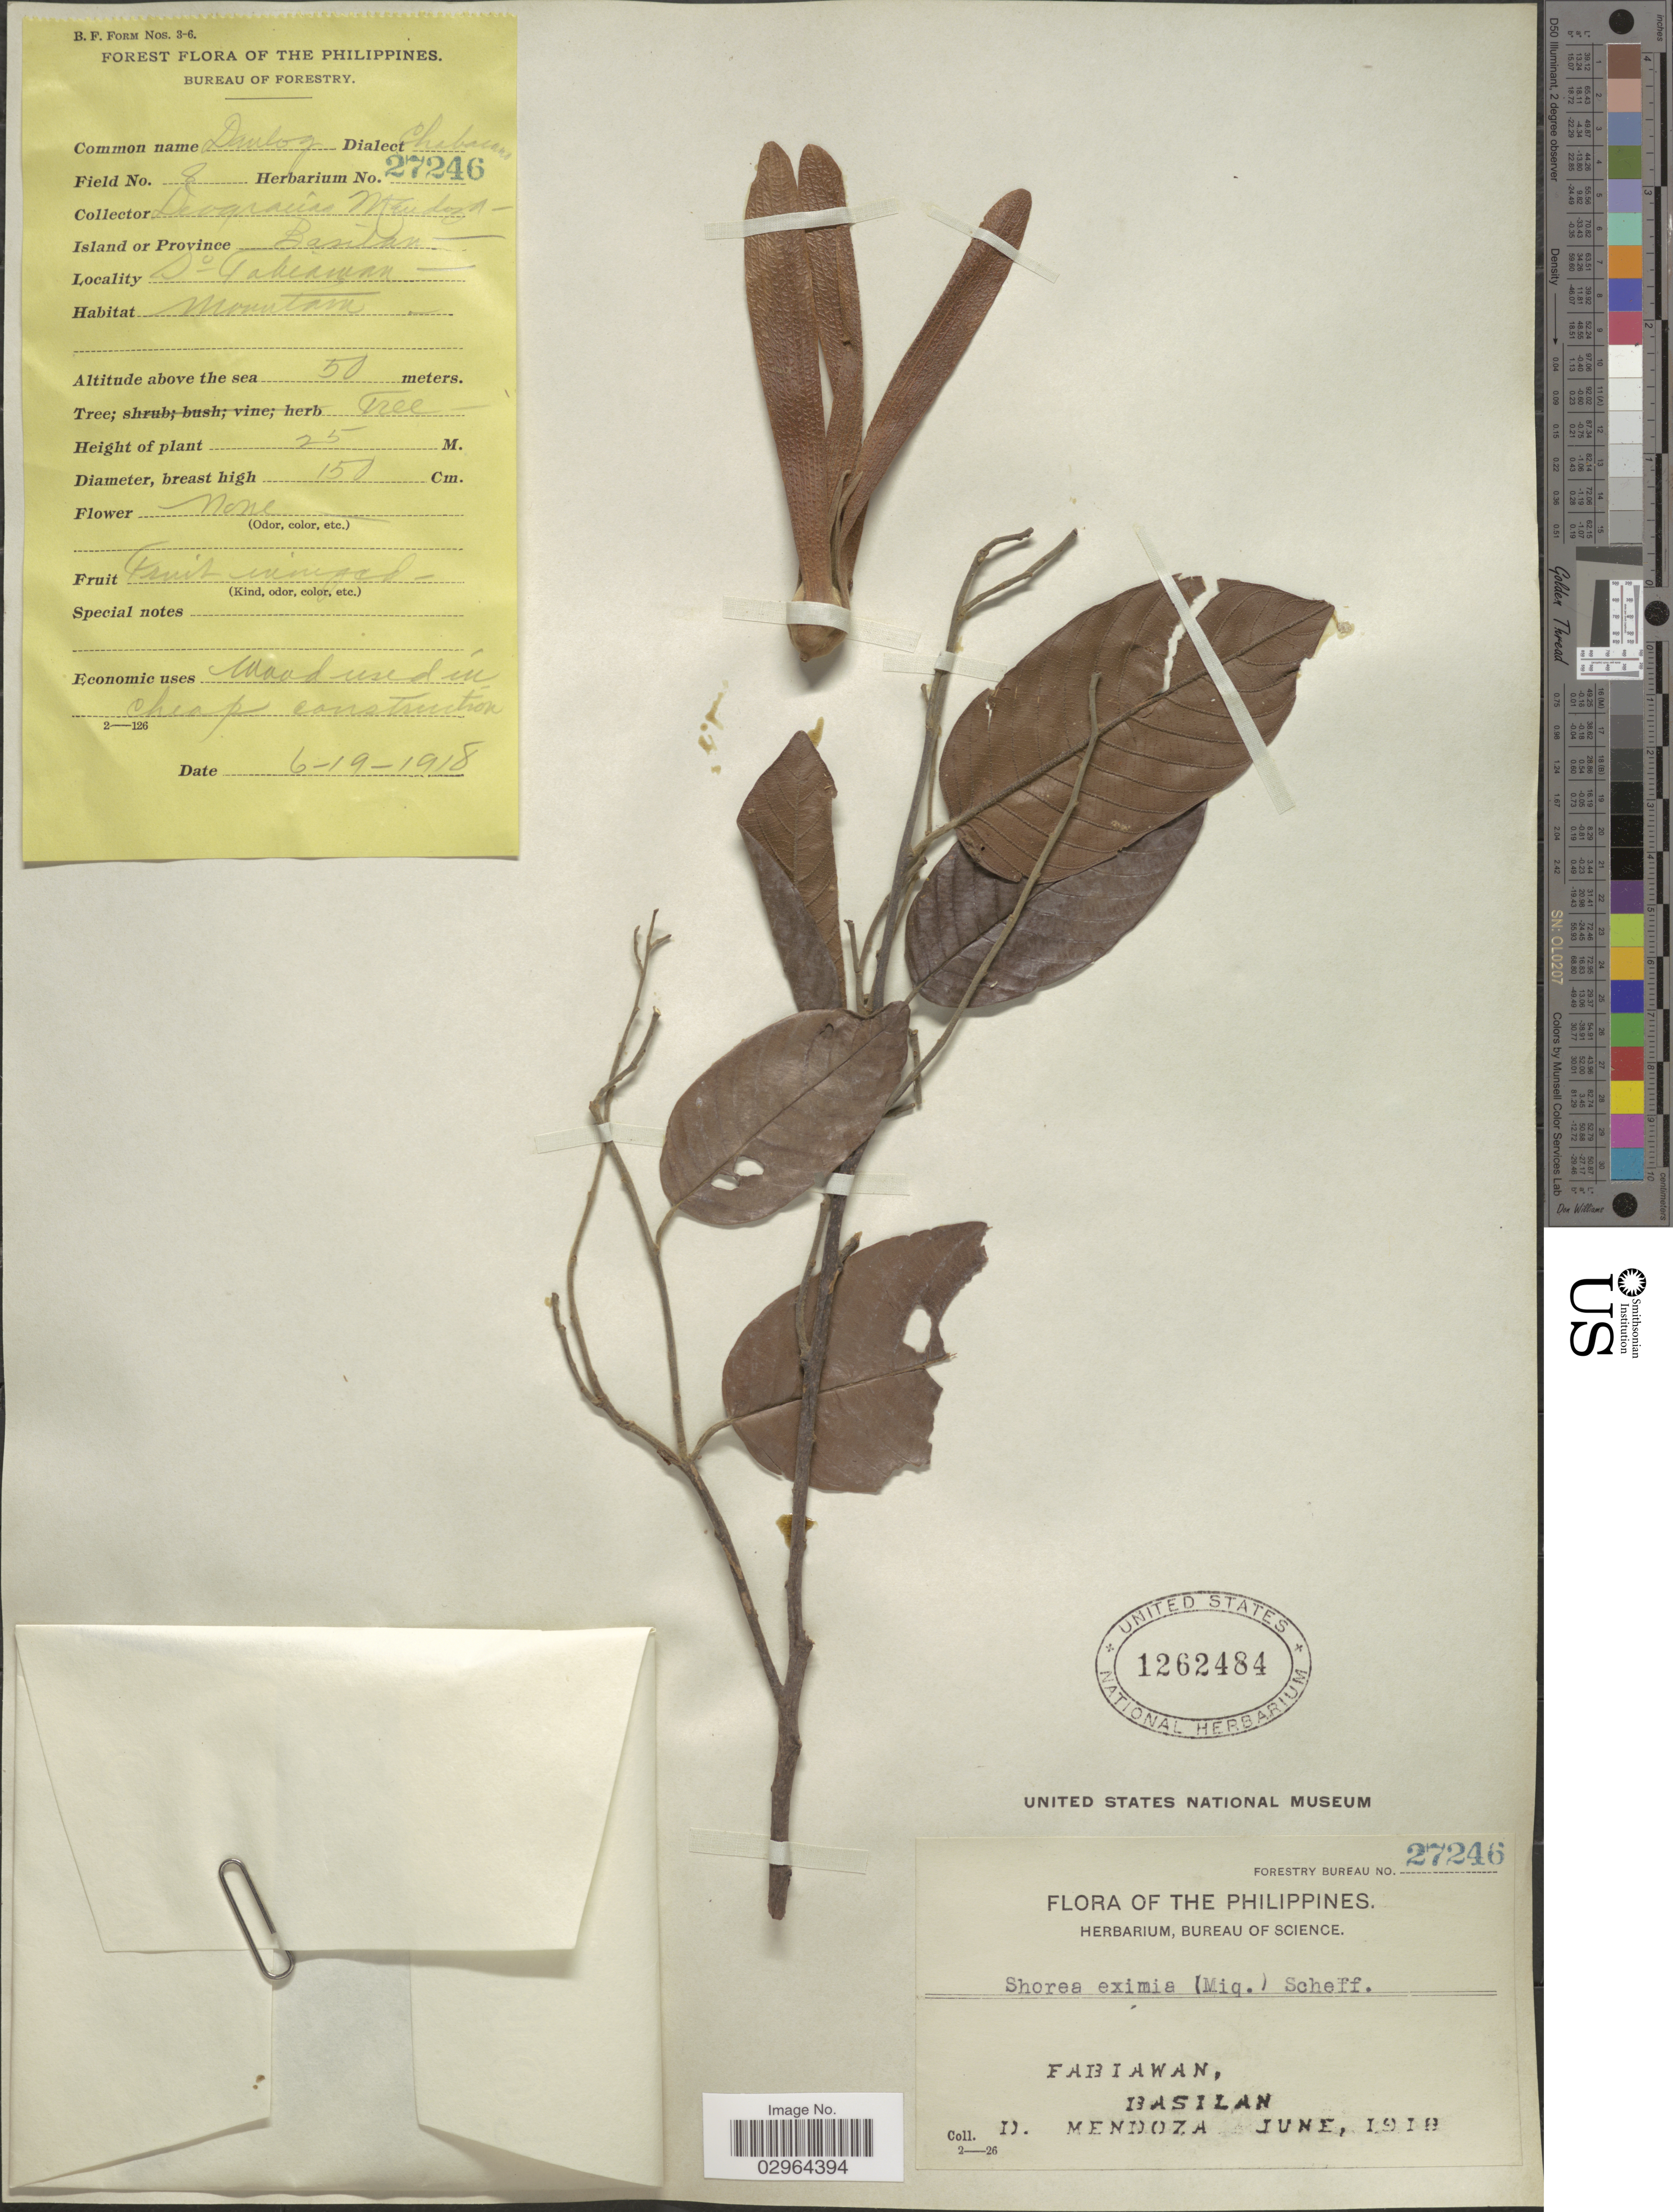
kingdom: Plantae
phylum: Tracheophyta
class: Magnoliopsida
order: Malvales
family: Dipterocarpaceae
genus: Rubroshorea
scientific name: Rubroshorea almon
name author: (Foxw.) P.S. Ashton & J. Heck.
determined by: Strong, Mark T., (BOT), Smithsonian Institution - National Museum of Natural History (UNITED STATES)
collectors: D. Mendoza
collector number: Forestry Bureau 27246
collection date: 1918-06-19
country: Philippines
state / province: Muslim Mindanao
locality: Fabiawan, Basilan.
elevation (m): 50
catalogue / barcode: US 1262484